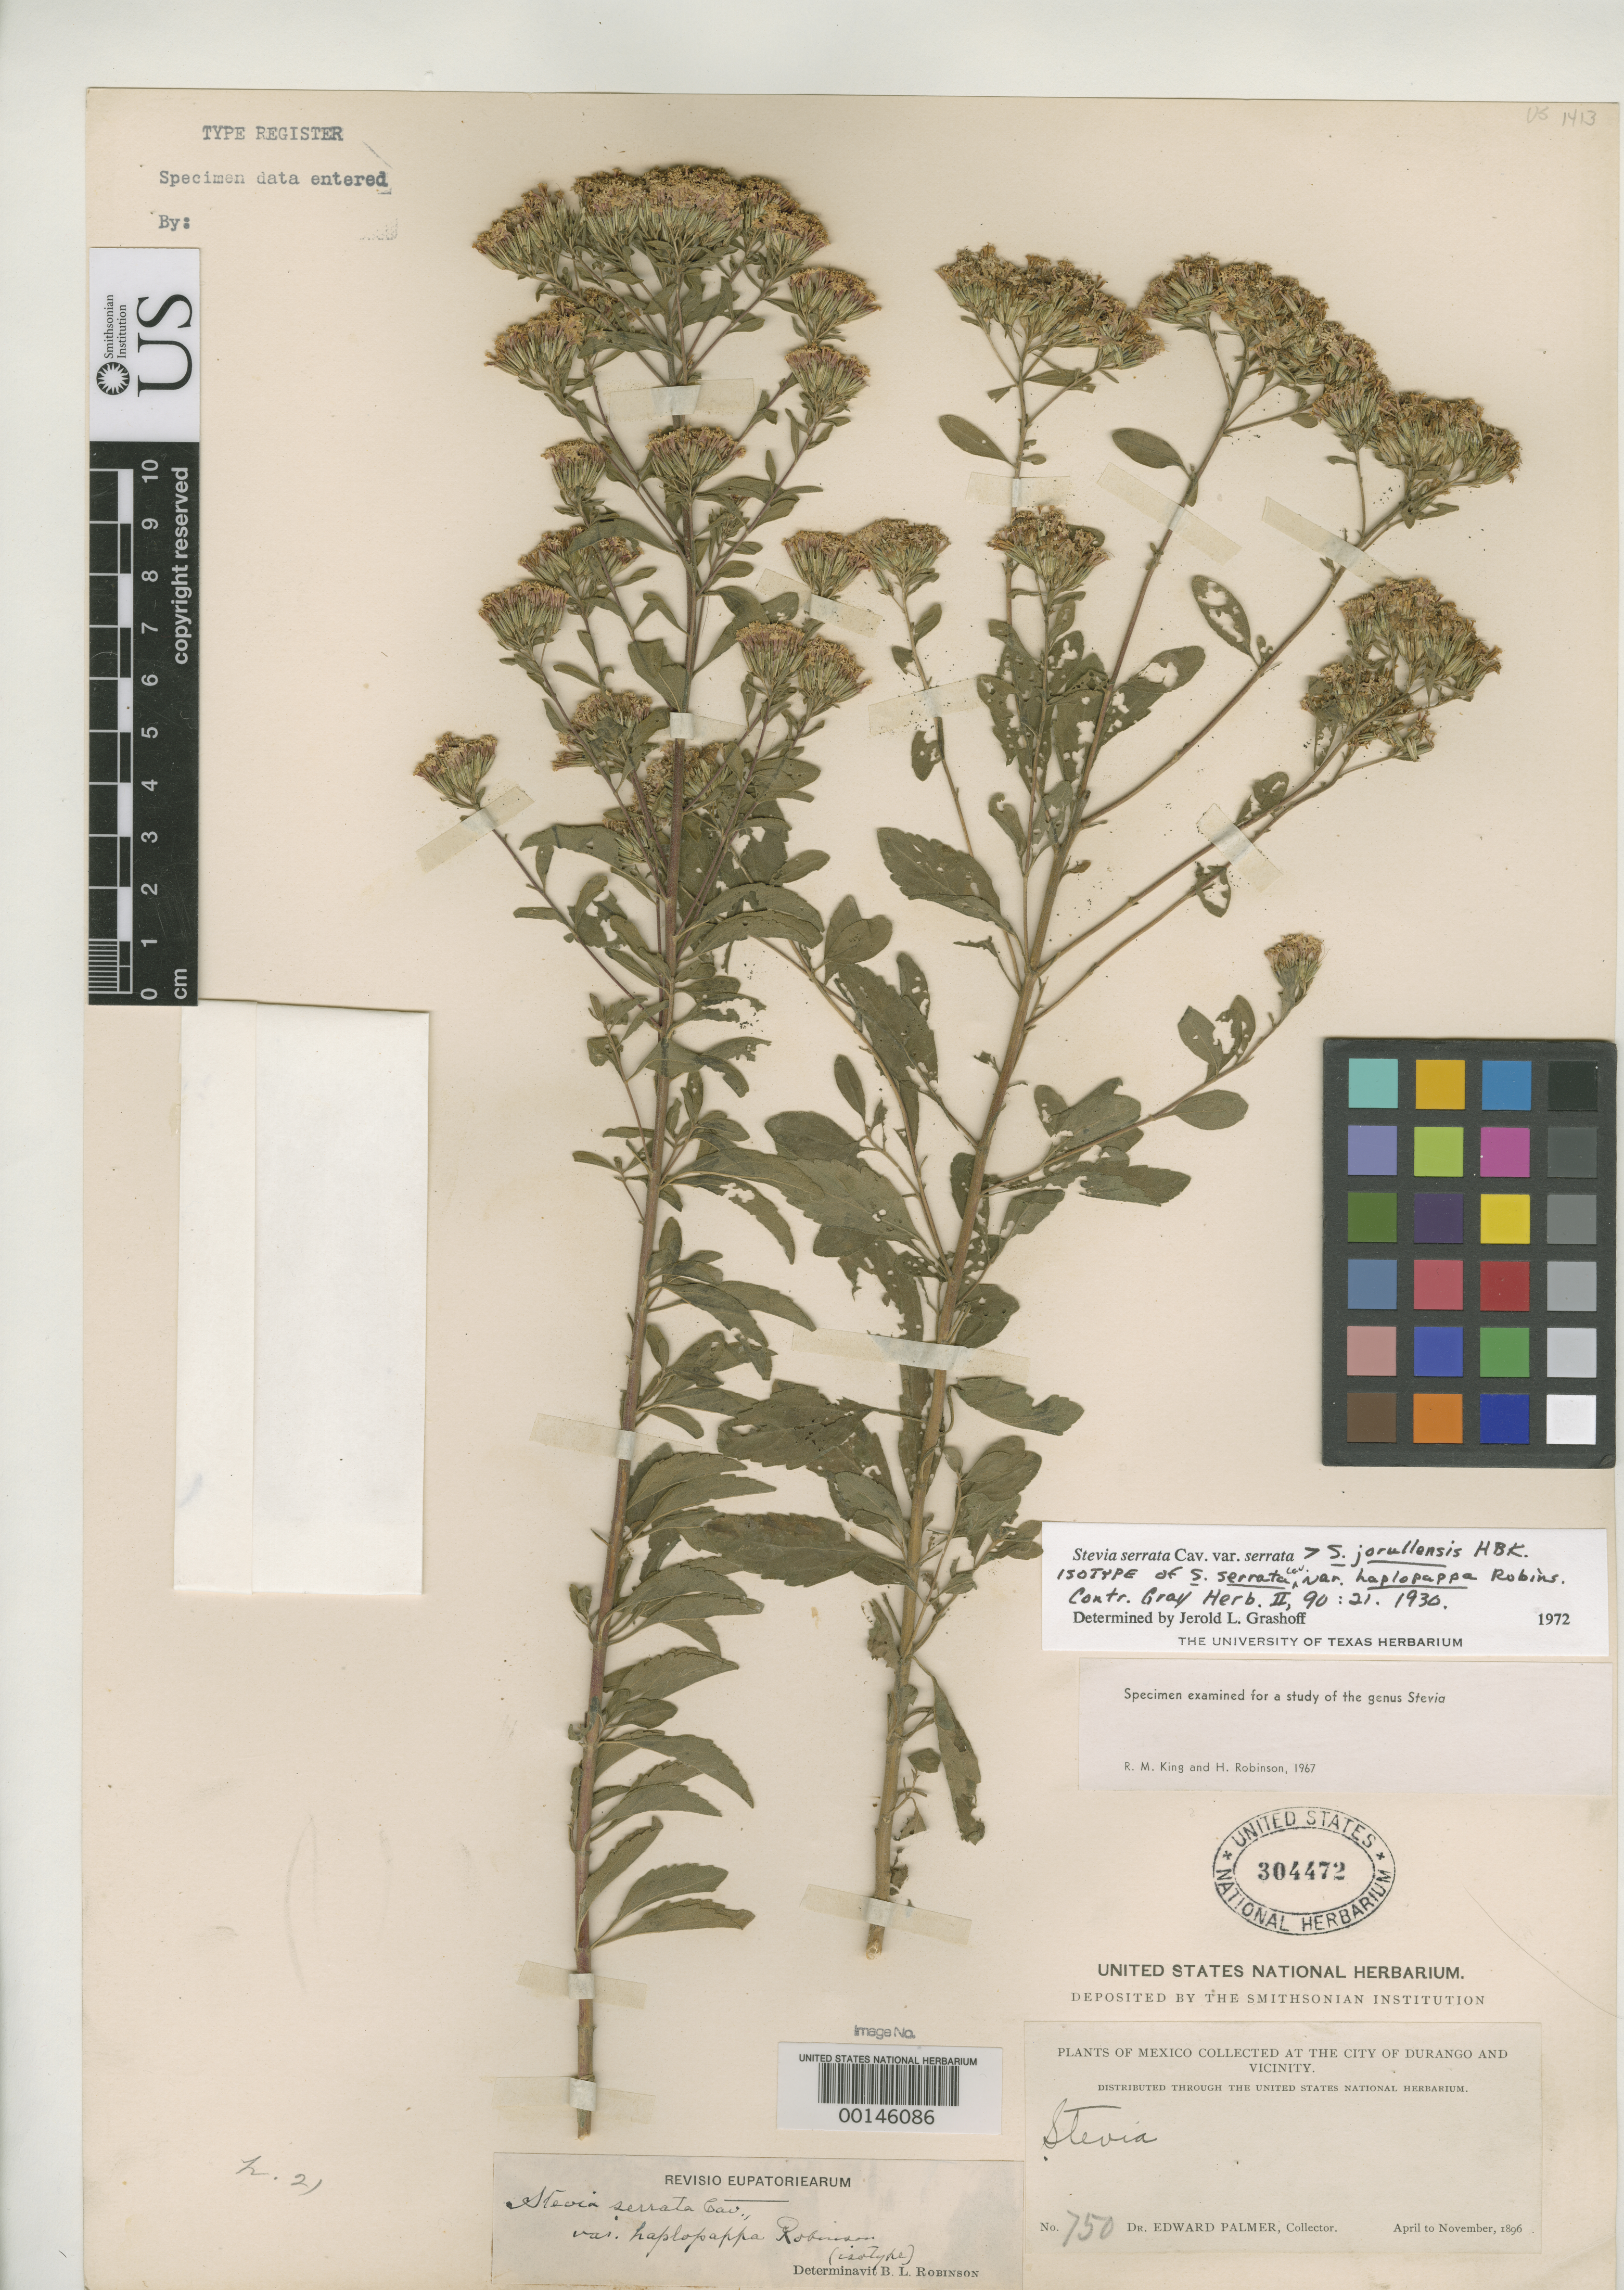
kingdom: Plantae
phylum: Tracheophyta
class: Magnoliopsida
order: Asterales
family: Asteraceae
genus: Stevia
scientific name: Stevia serrata var. haplopappa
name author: B.L. Rob.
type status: Isotype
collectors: E. Palmer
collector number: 750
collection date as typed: Apr 1896 to -- Nov 1896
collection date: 1896-04/1896-11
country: Mexico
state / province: Durango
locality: Durango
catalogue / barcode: US 304472